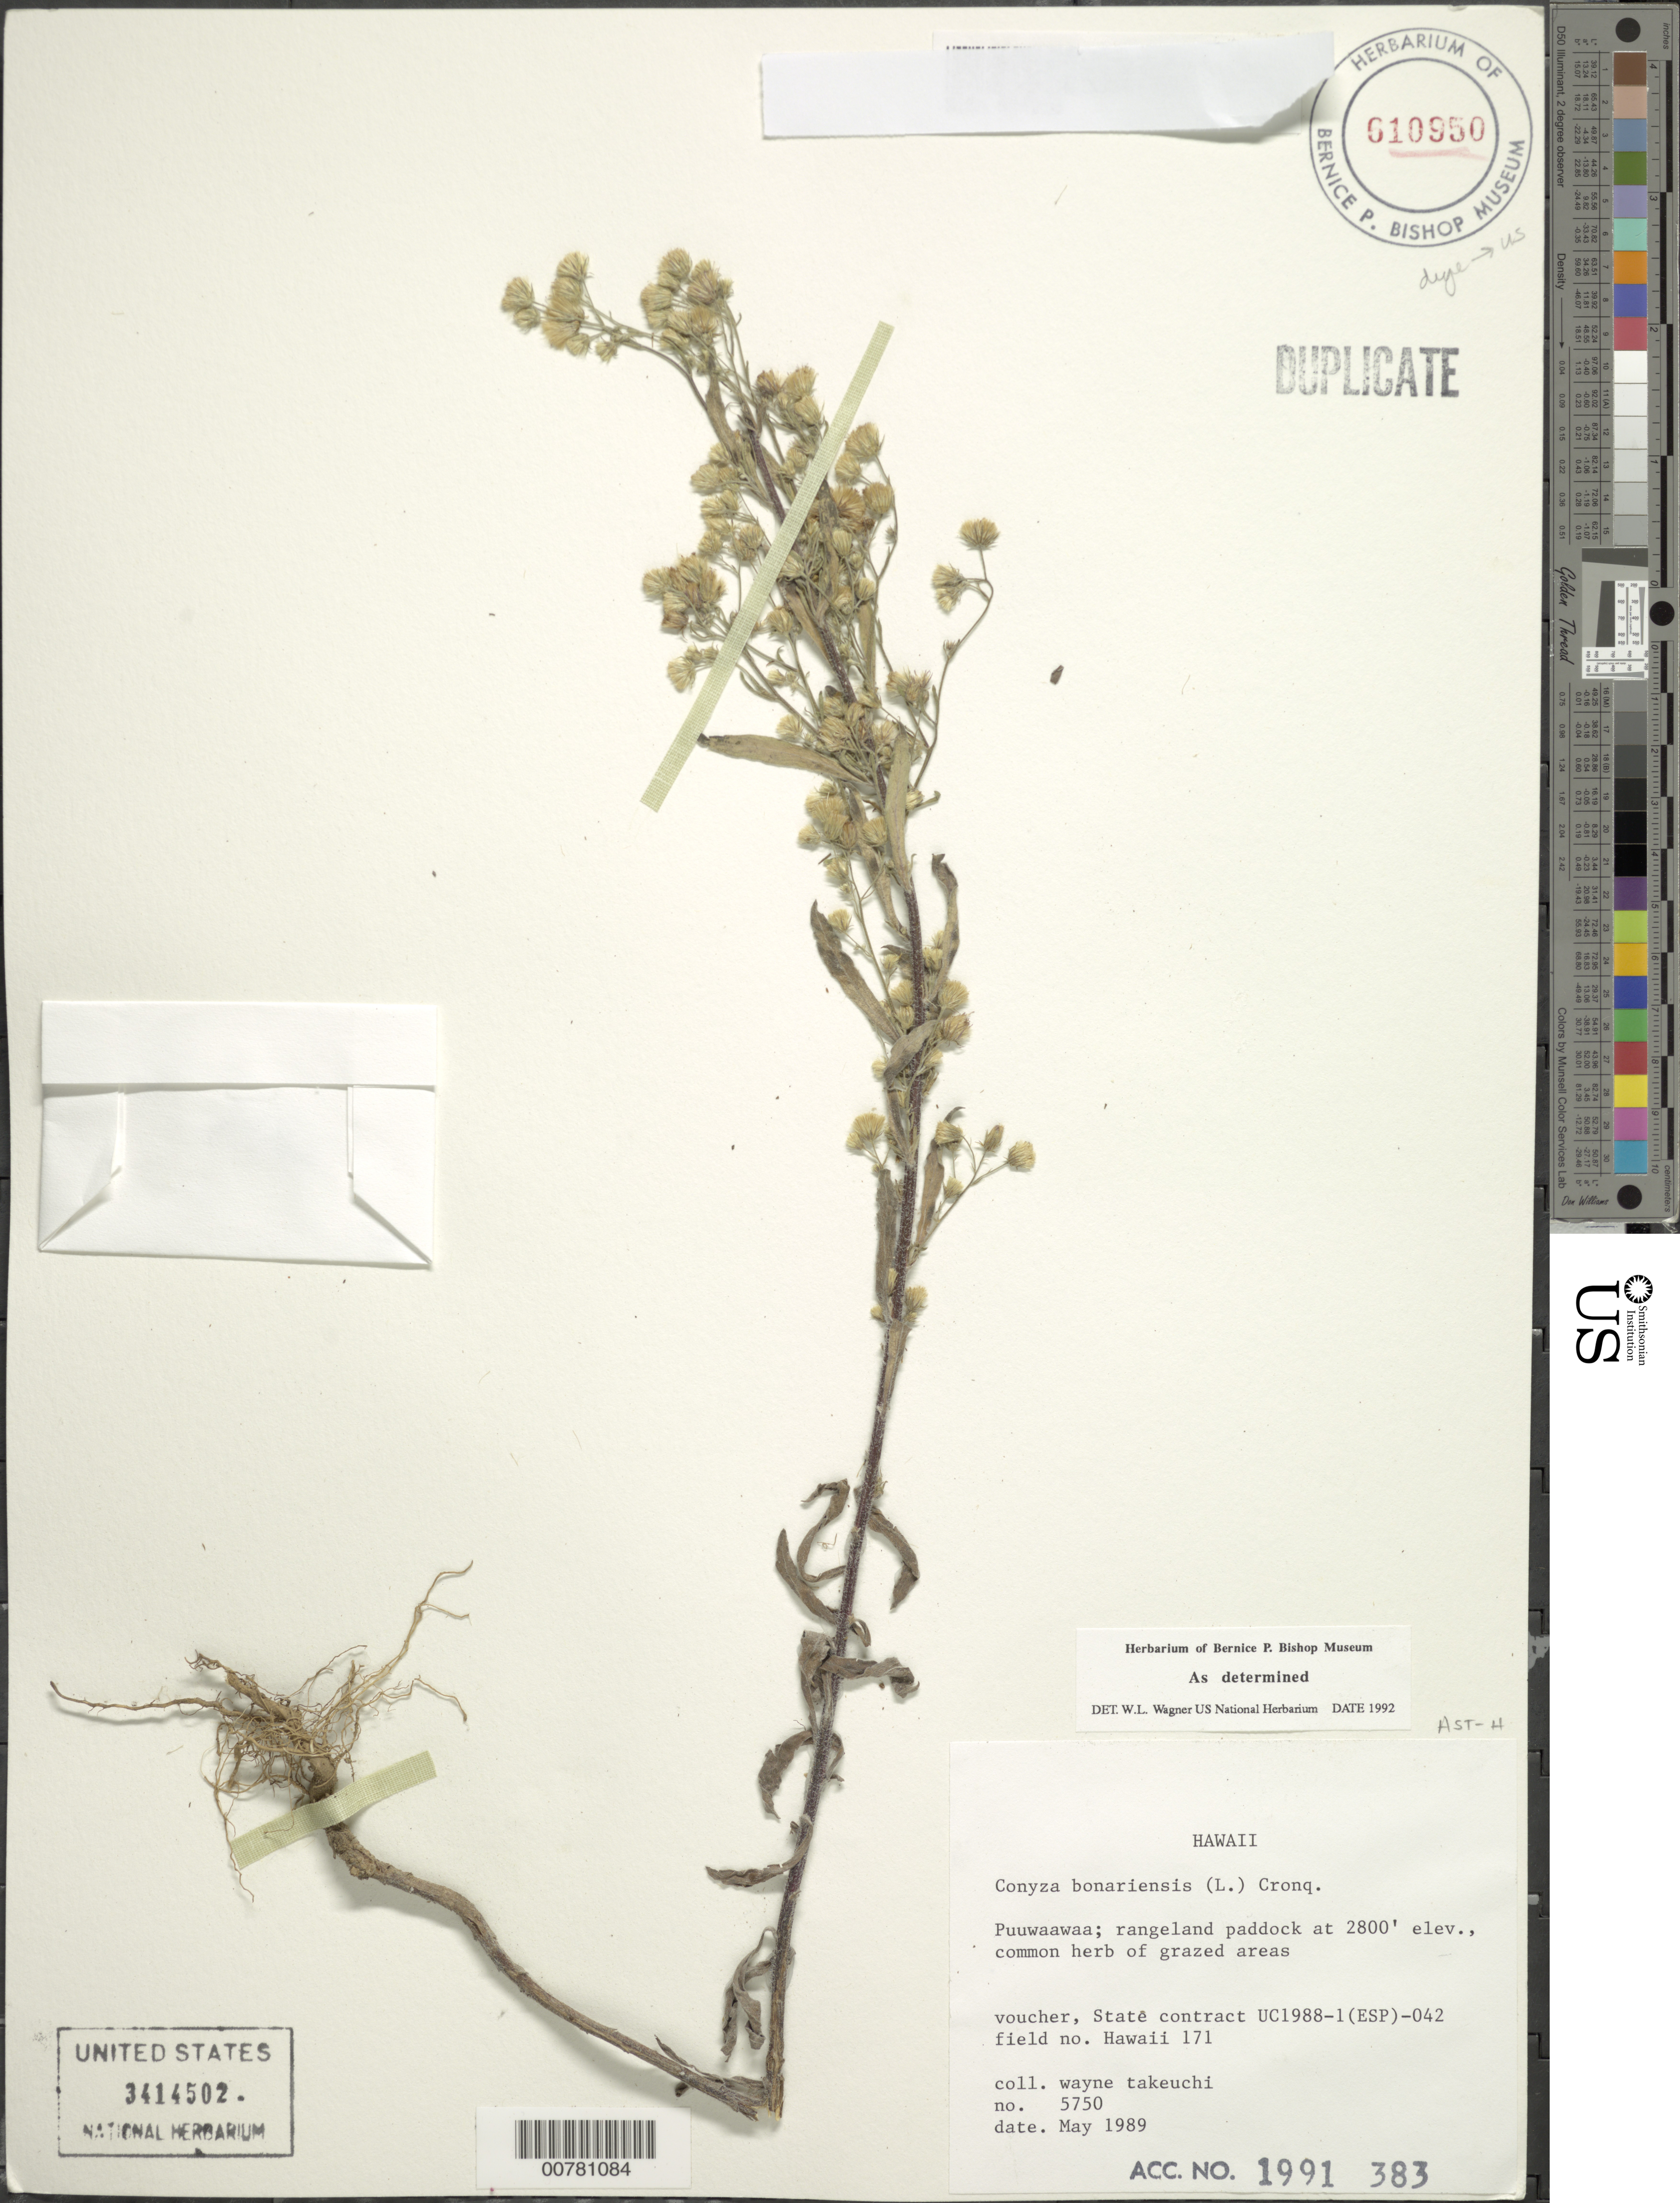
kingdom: Plantae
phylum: Tracheophyta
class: Magnoliopsida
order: Asterales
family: Asteraceae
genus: Erigeron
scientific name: Erigeron bonariensis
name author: L.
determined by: Wagner, W. L., (BOT), Smithsonian Institution - National Museum of Natural History (UNITED STATES)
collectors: W. Takeuchi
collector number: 5750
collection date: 1989-05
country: United States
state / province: Hawaii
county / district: Hawaii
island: Hawaii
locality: Puuwaawaa; rangeland paddock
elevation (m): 853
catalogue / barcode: US 3414502